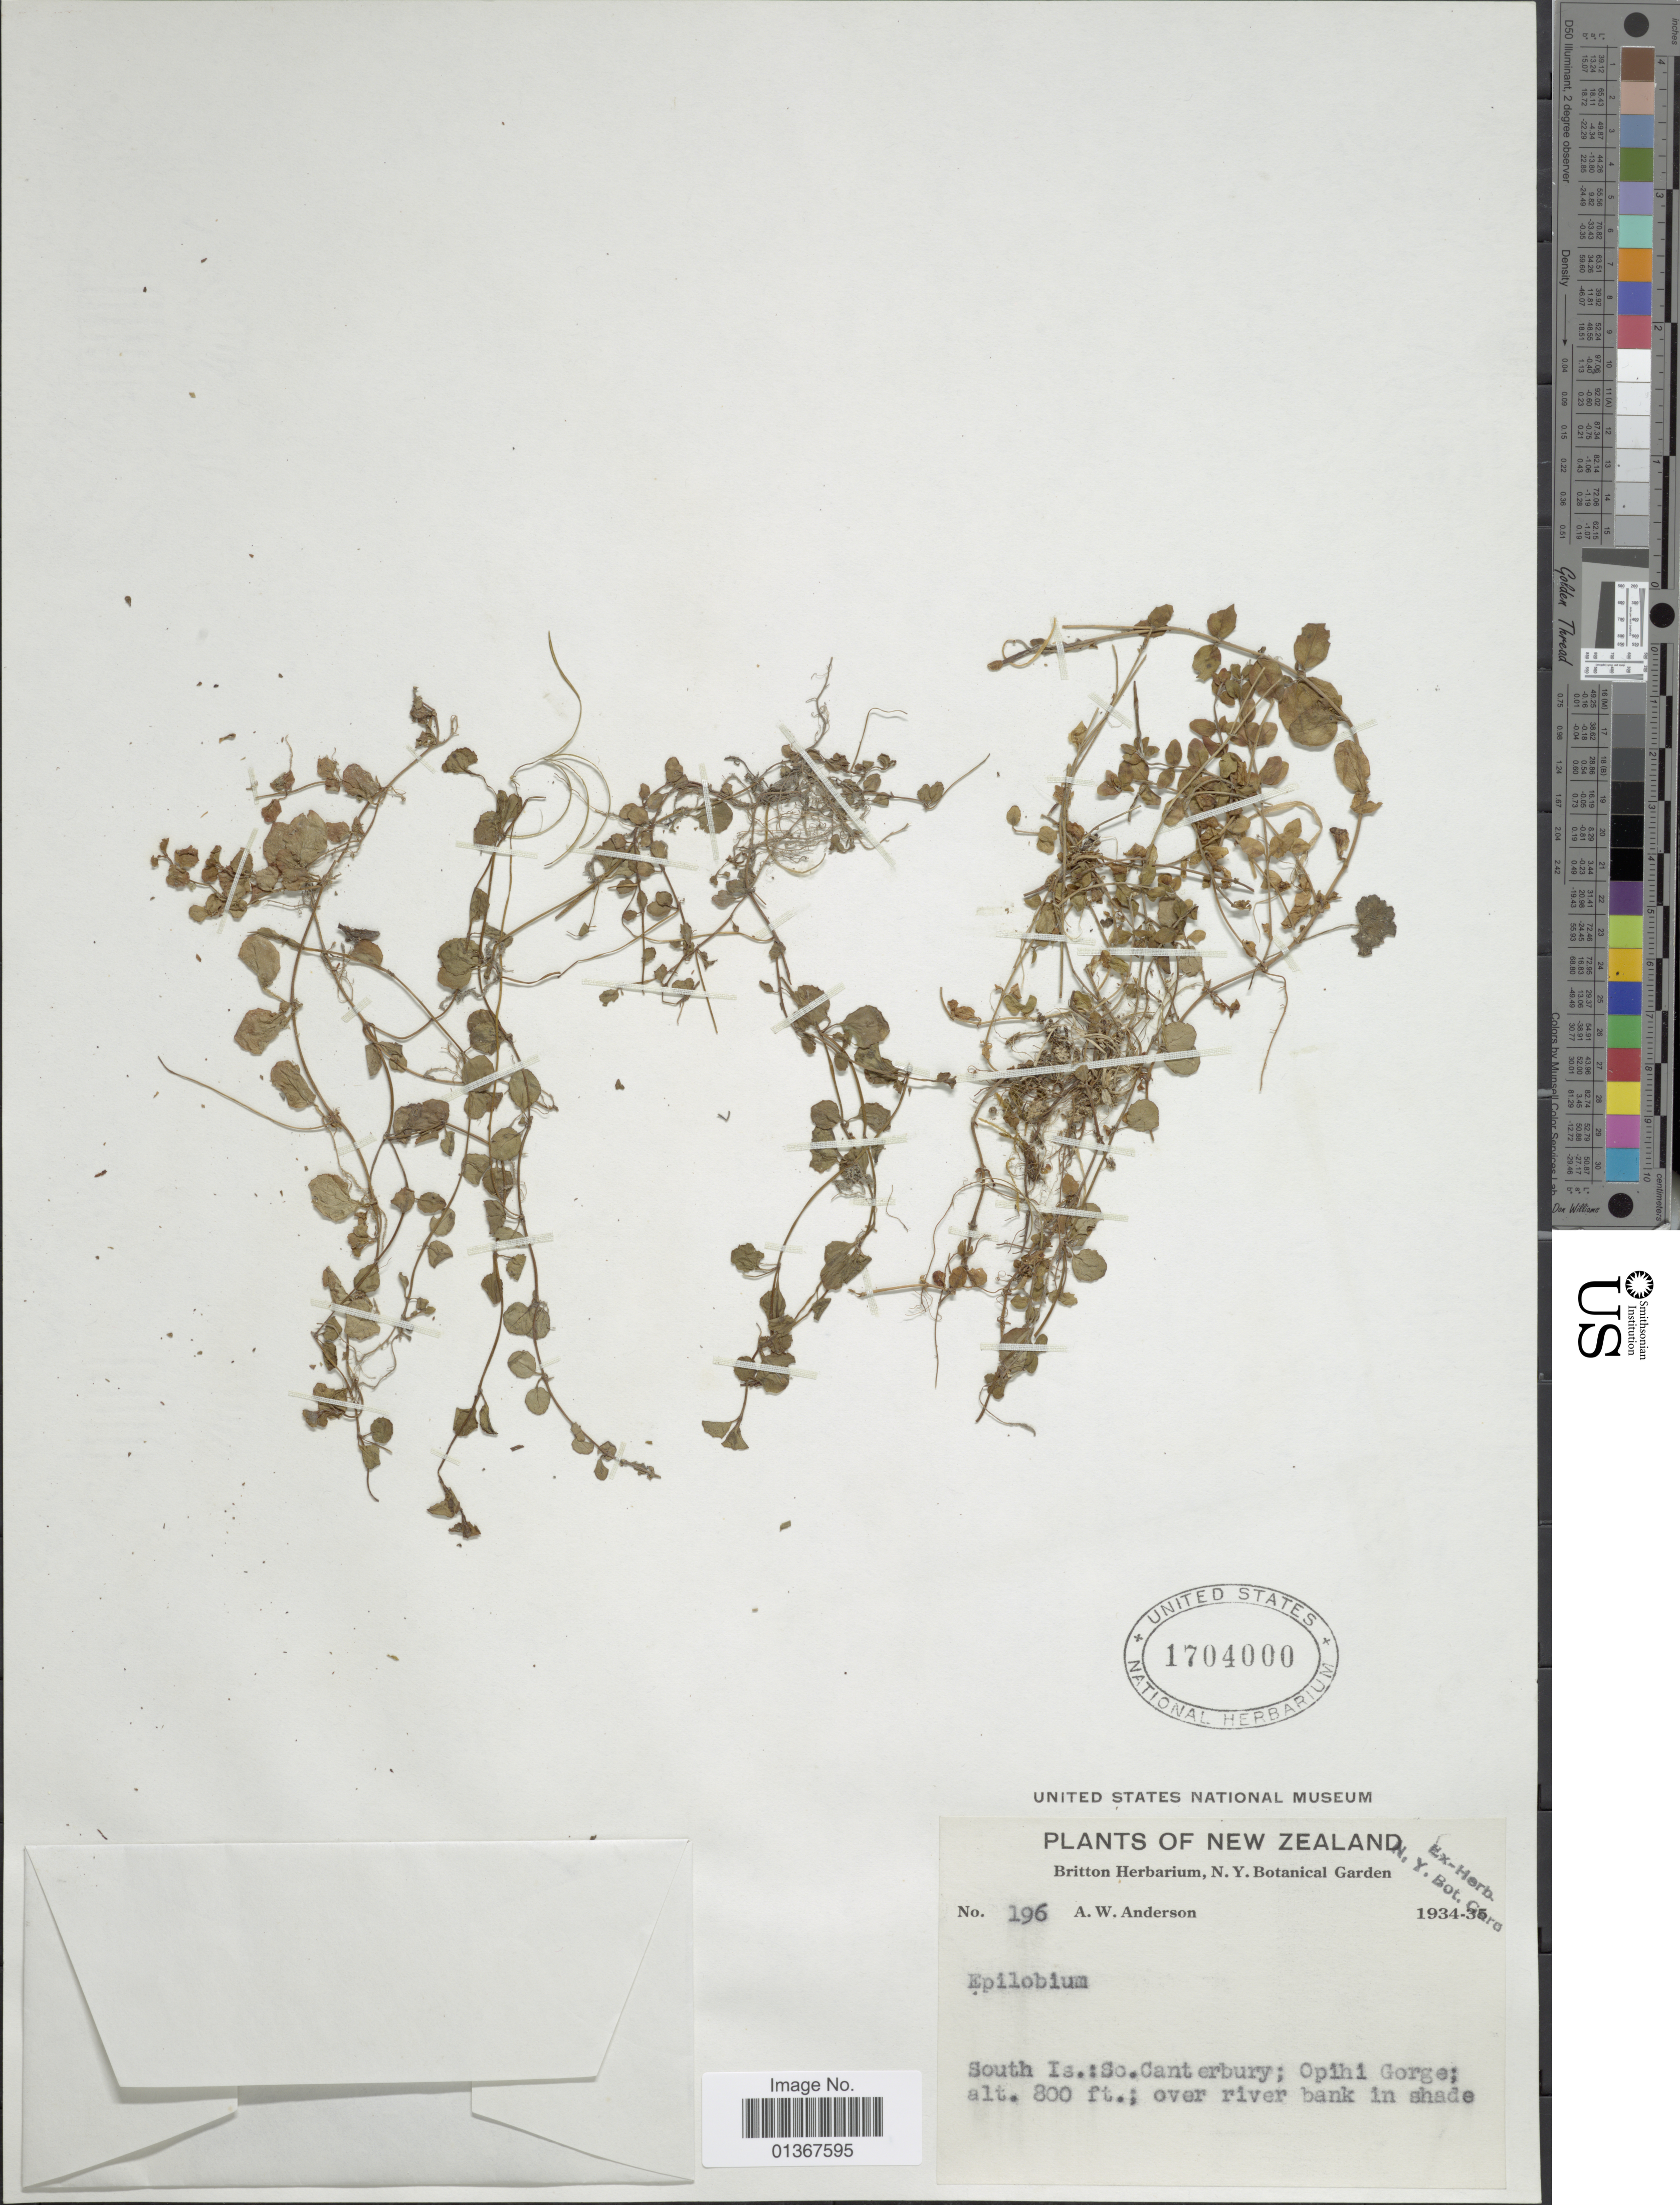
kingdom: Plantae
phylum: Tracheophyta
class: Magnoliopsida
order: Myrtales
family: Onagraceae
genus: Epilobium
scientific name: Epilobium sp.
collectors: A. W. Anderson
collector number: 196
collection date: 1934/1935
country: New Zealand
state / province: Canterbury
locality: South Is.: Opihi Gorge.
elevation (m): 244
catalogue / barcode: US 1704000